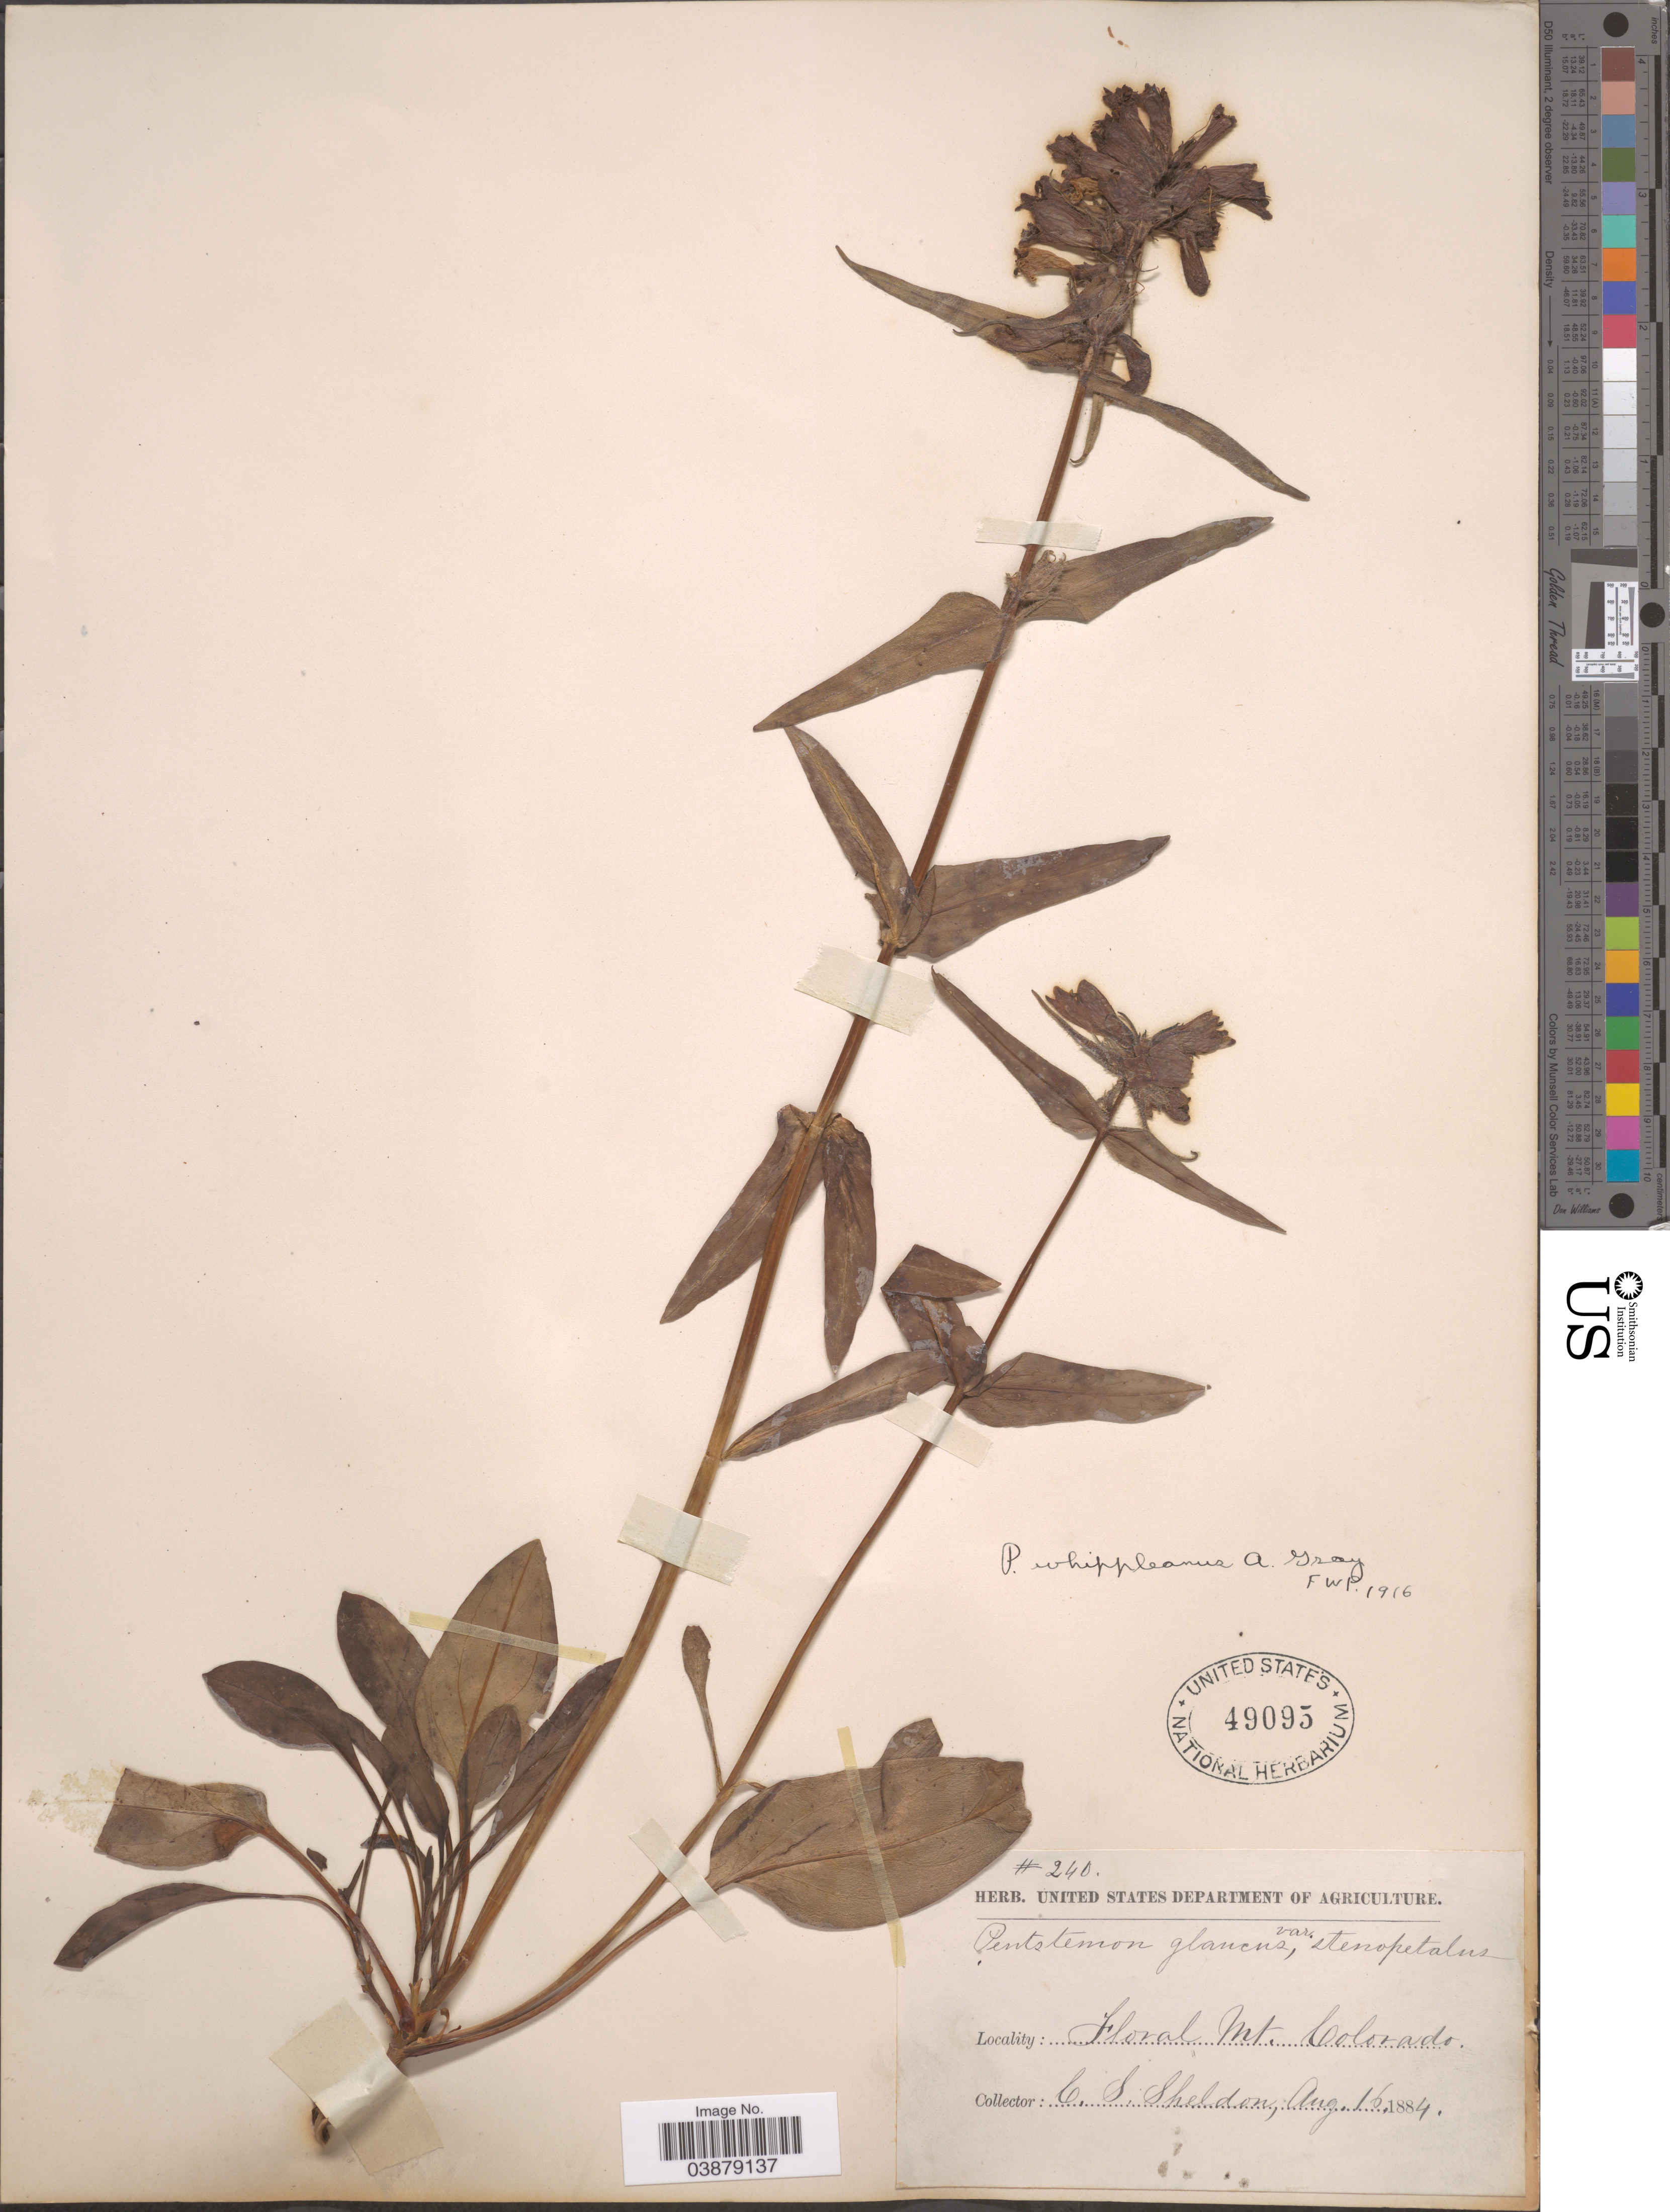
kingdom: Plantae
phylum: Tracheophyta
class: Magnoliopsida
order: Lamiales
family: Plantaginaceae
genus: Penstemon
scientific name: Penstemon whippleanus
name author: A. Gray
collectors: C. S. Sheldon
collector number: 240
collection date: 1884-08-16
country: United States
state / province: Colorado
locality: Floral Mt.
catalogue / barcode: US 49095